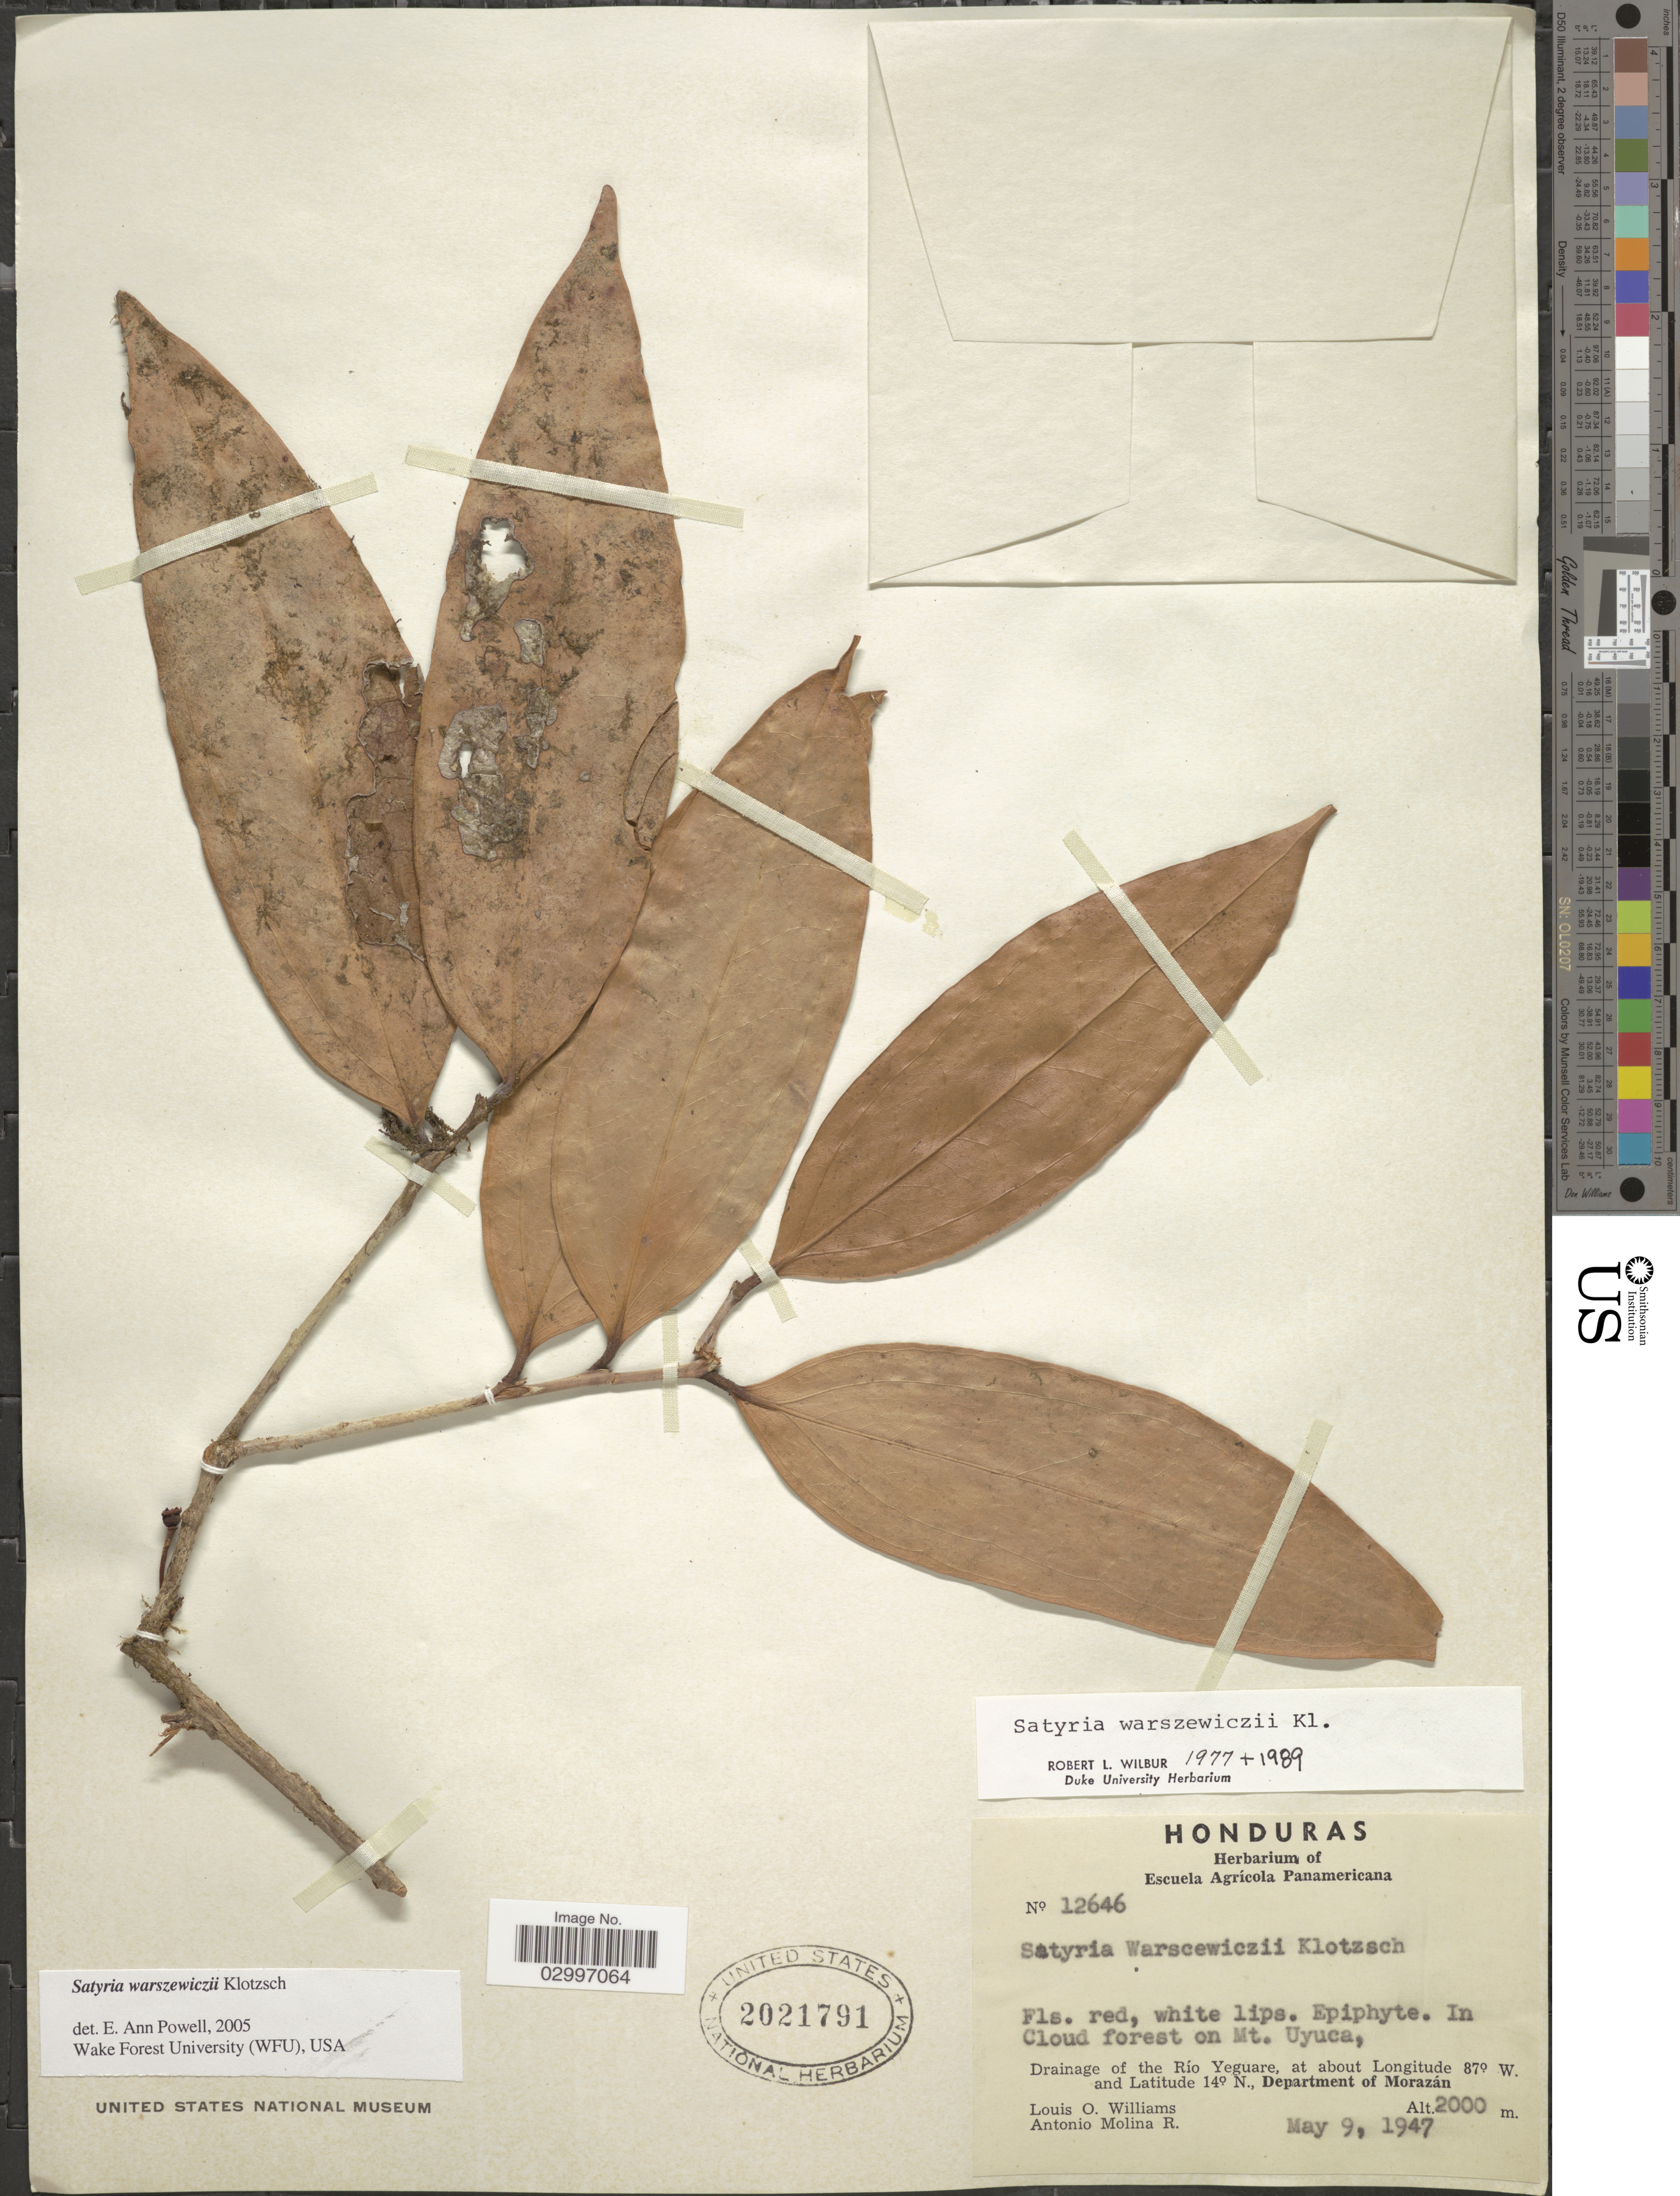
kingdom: Plantae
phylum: Tracheophyta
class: Magnoliopsida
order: Ericales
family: Ericaceae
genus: Satyria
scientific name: Satyria warszewiczii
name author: Klotzsch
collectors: L. O. Williams & A. Molina R.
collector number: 12646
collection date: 1947-05-09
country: Honduras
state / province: Fco. Morazán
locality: Drainage of the Río Yeguare, Department of Morazán, In Cloud forest on Mt. Uyuca.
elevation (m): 2000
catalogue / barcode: US 2021791